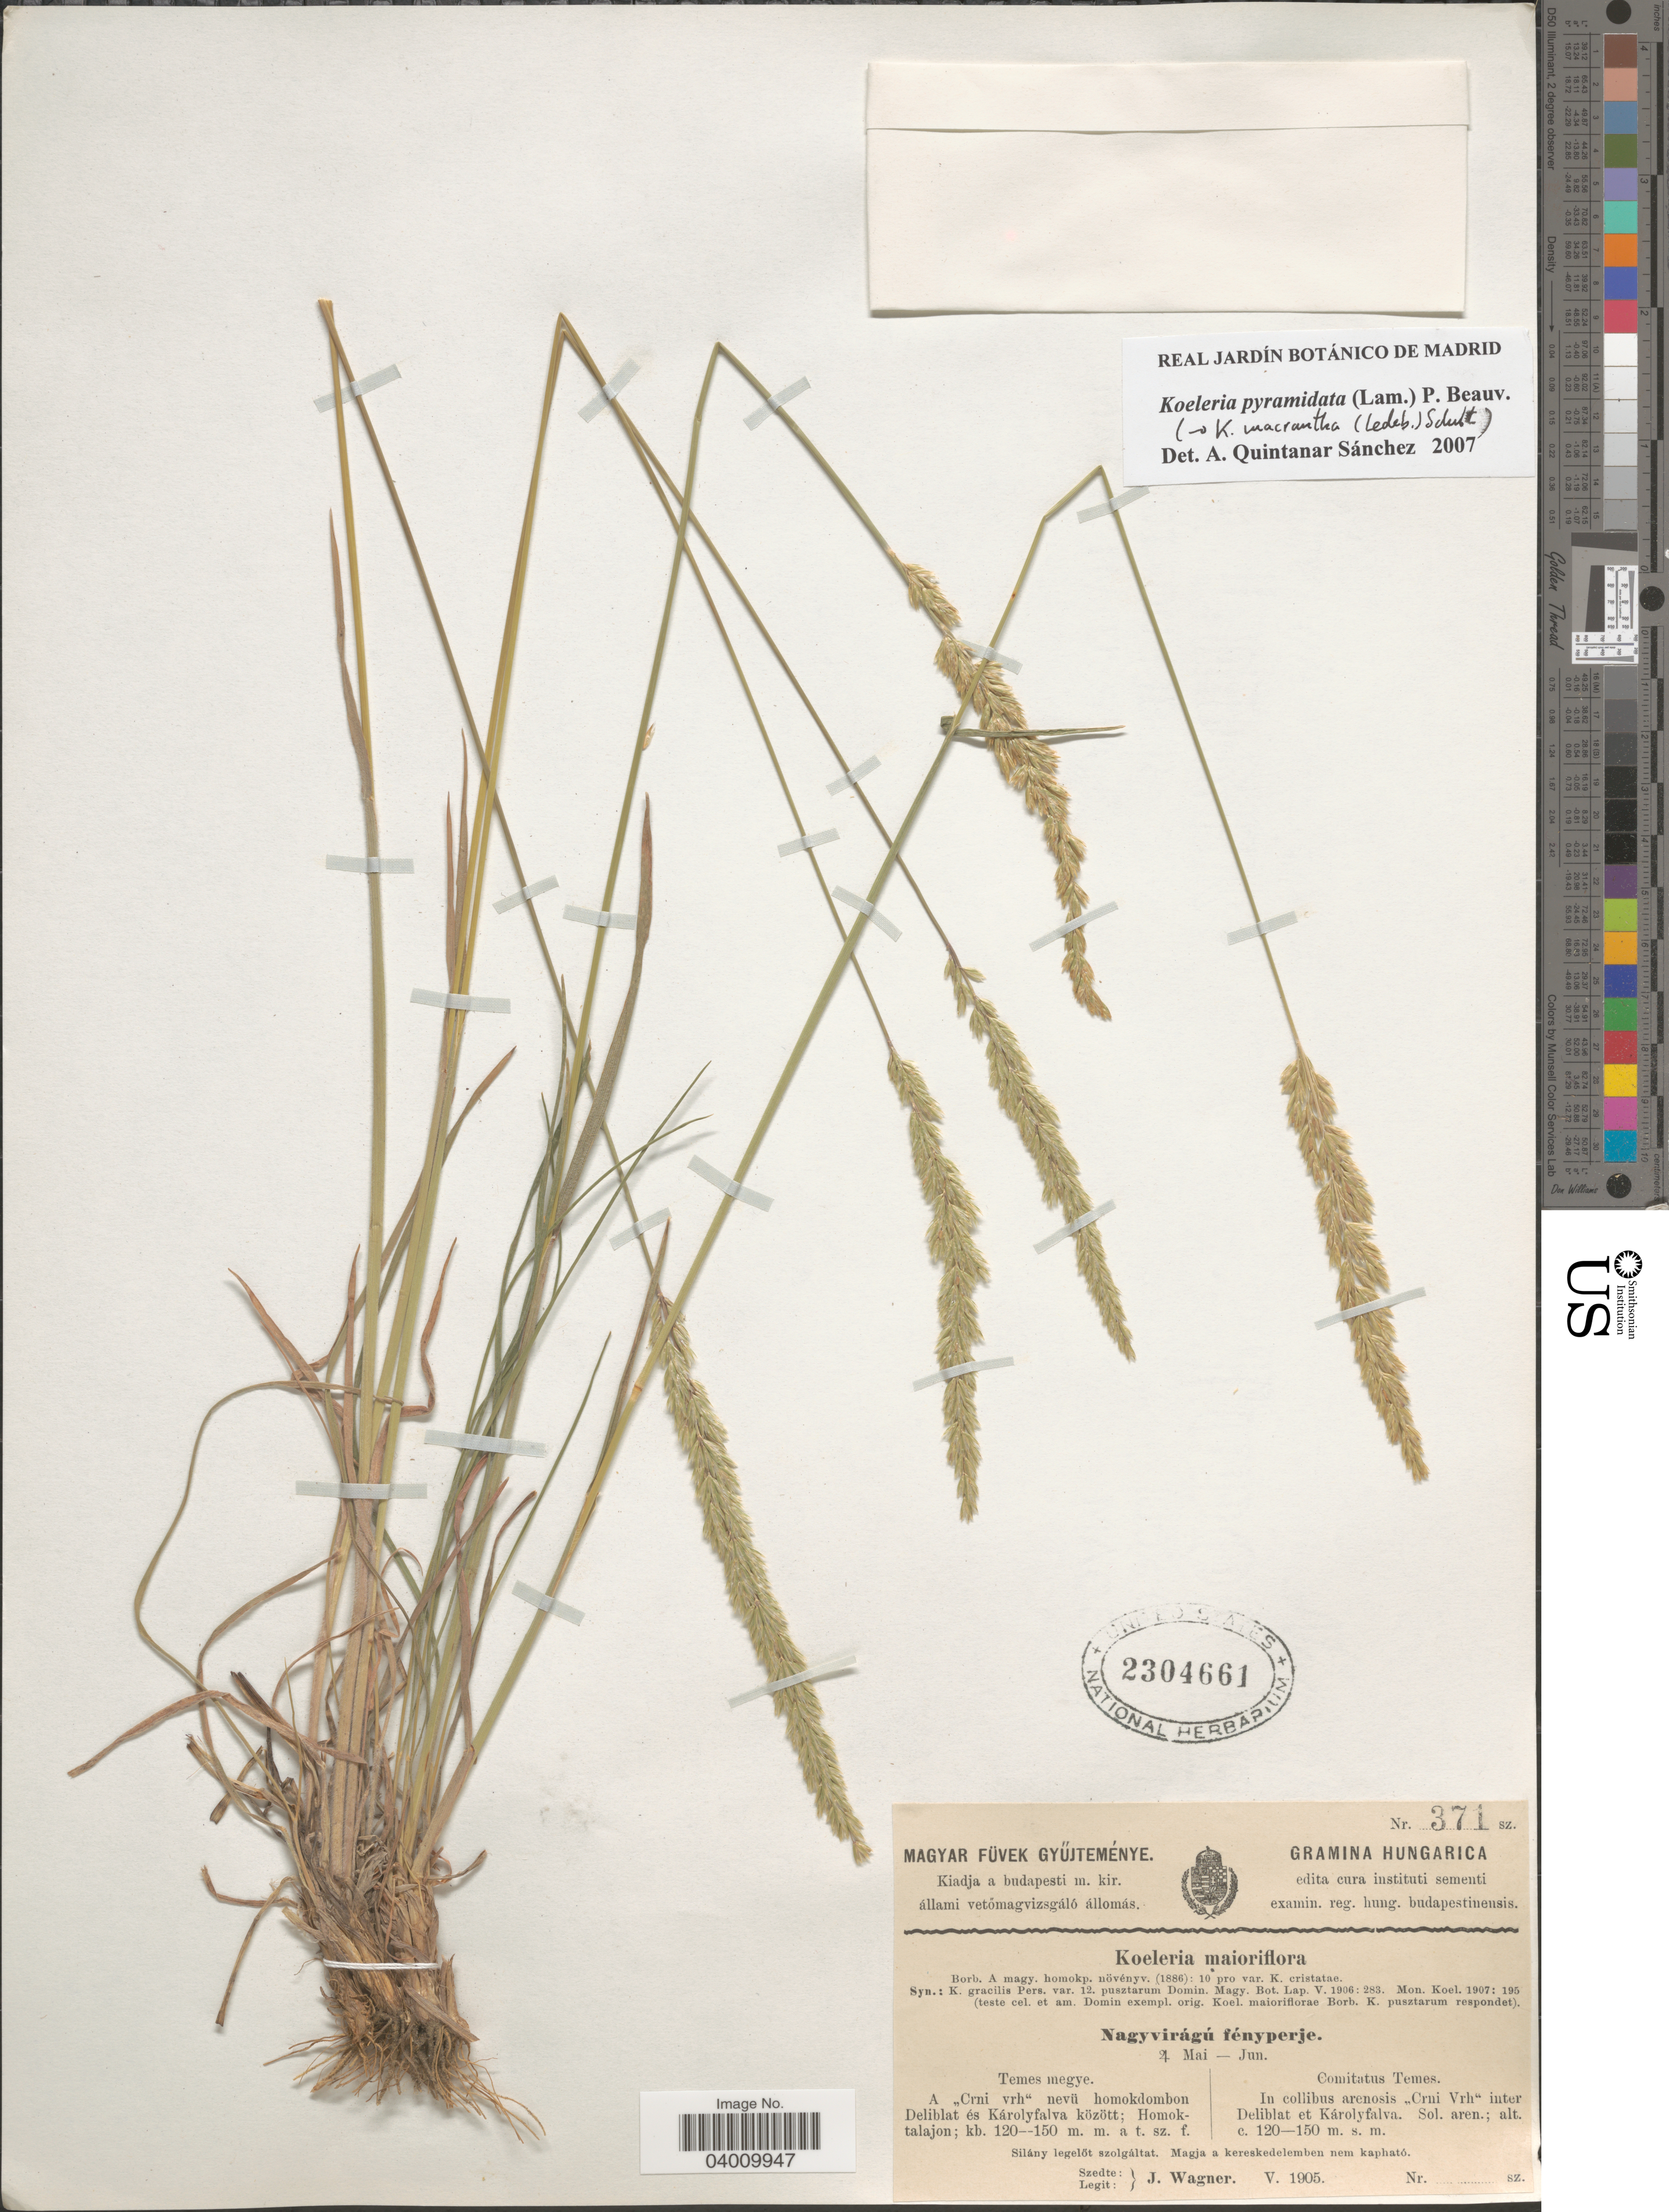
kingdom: Plantae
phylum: Tracheophyta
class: Liliopsida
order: Poales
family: Poaceae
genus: Koeleria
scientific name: Koeleria pyramidata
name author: (Lam.) P. Beauv.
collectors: J. Wagner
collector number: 371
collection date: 1905-05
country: Hungary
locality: Hungarica. Comitatus Temes. In collibus arenosis "Crni Vrh" inter Deliblat et Károlyfalva. Sol. aren.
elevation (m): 120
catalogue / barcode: US 2304661